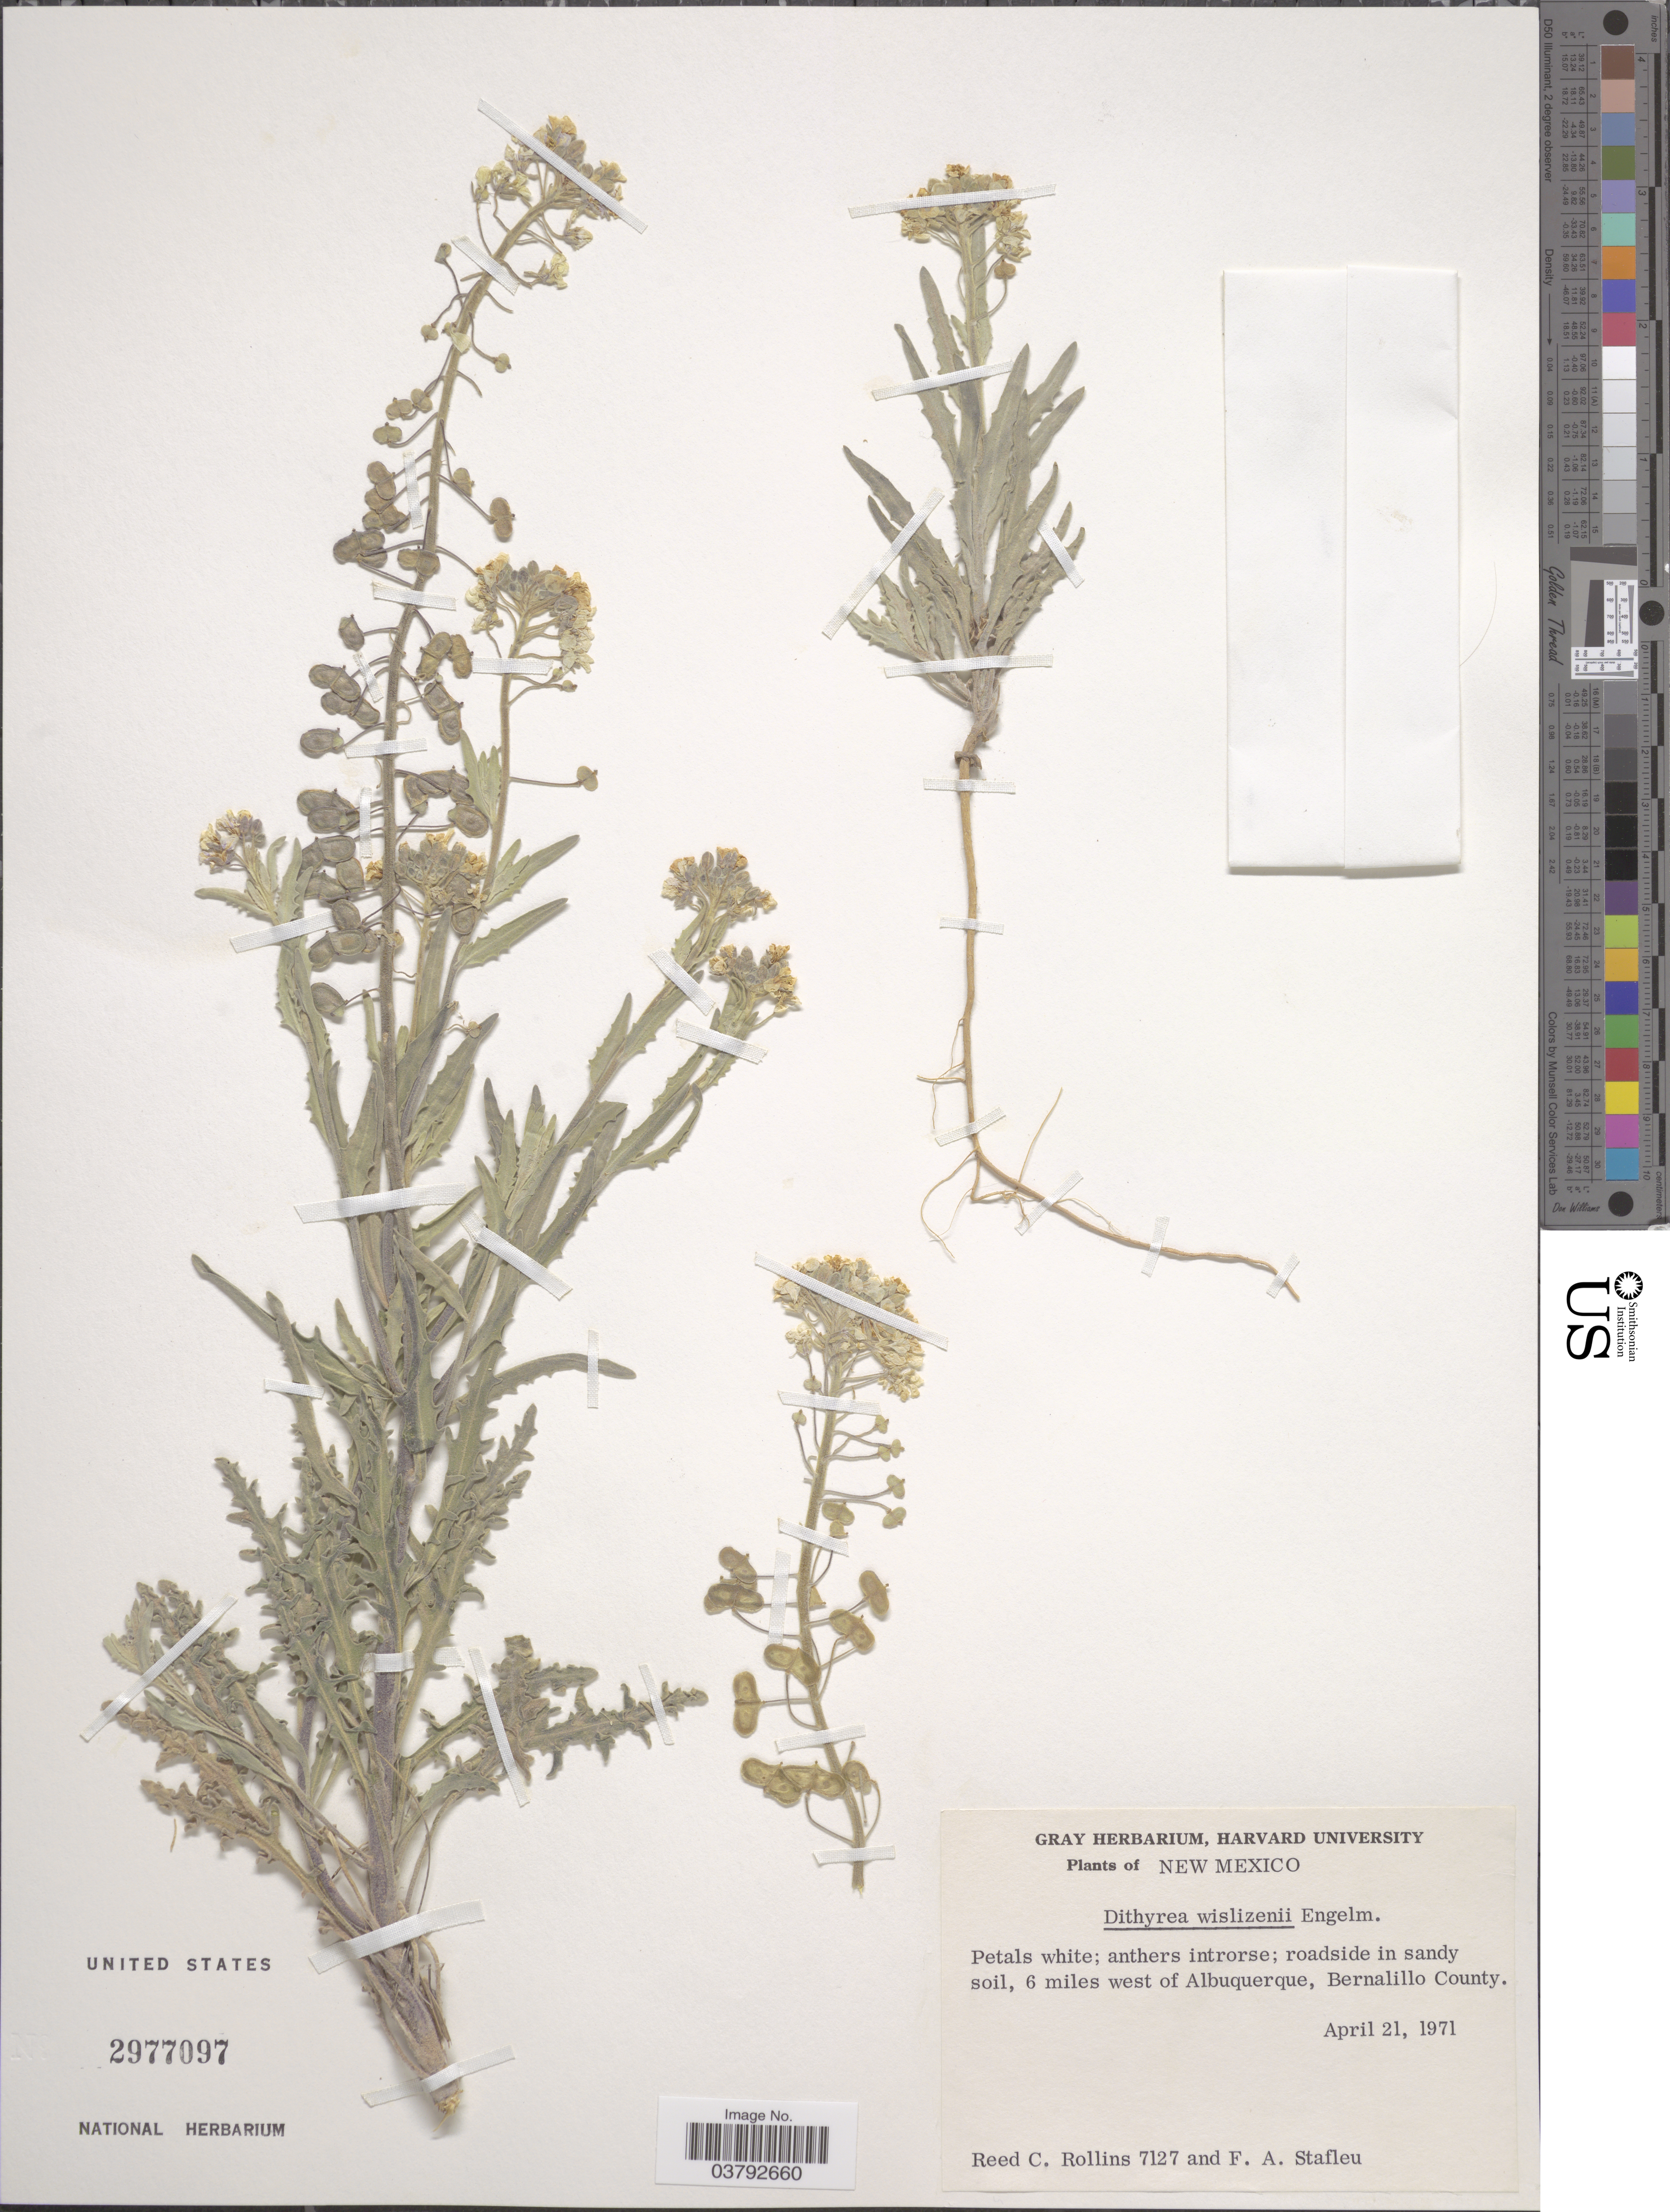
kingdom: Plantae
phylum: Tracheophyta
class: Magnoliopsida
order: Brassicales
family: Brassicaceae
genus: Dithyrea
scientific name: Dithyrea wislizeni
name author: Engelm.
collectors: R. C. Rollins & F. A. Stafleu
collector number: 7127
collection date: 1971-04-21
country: United States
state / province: New Mexico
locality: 6 miles west of Albuquerque, Bernalillo County.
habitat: roadside in sandy soil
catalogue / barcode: US 2977097